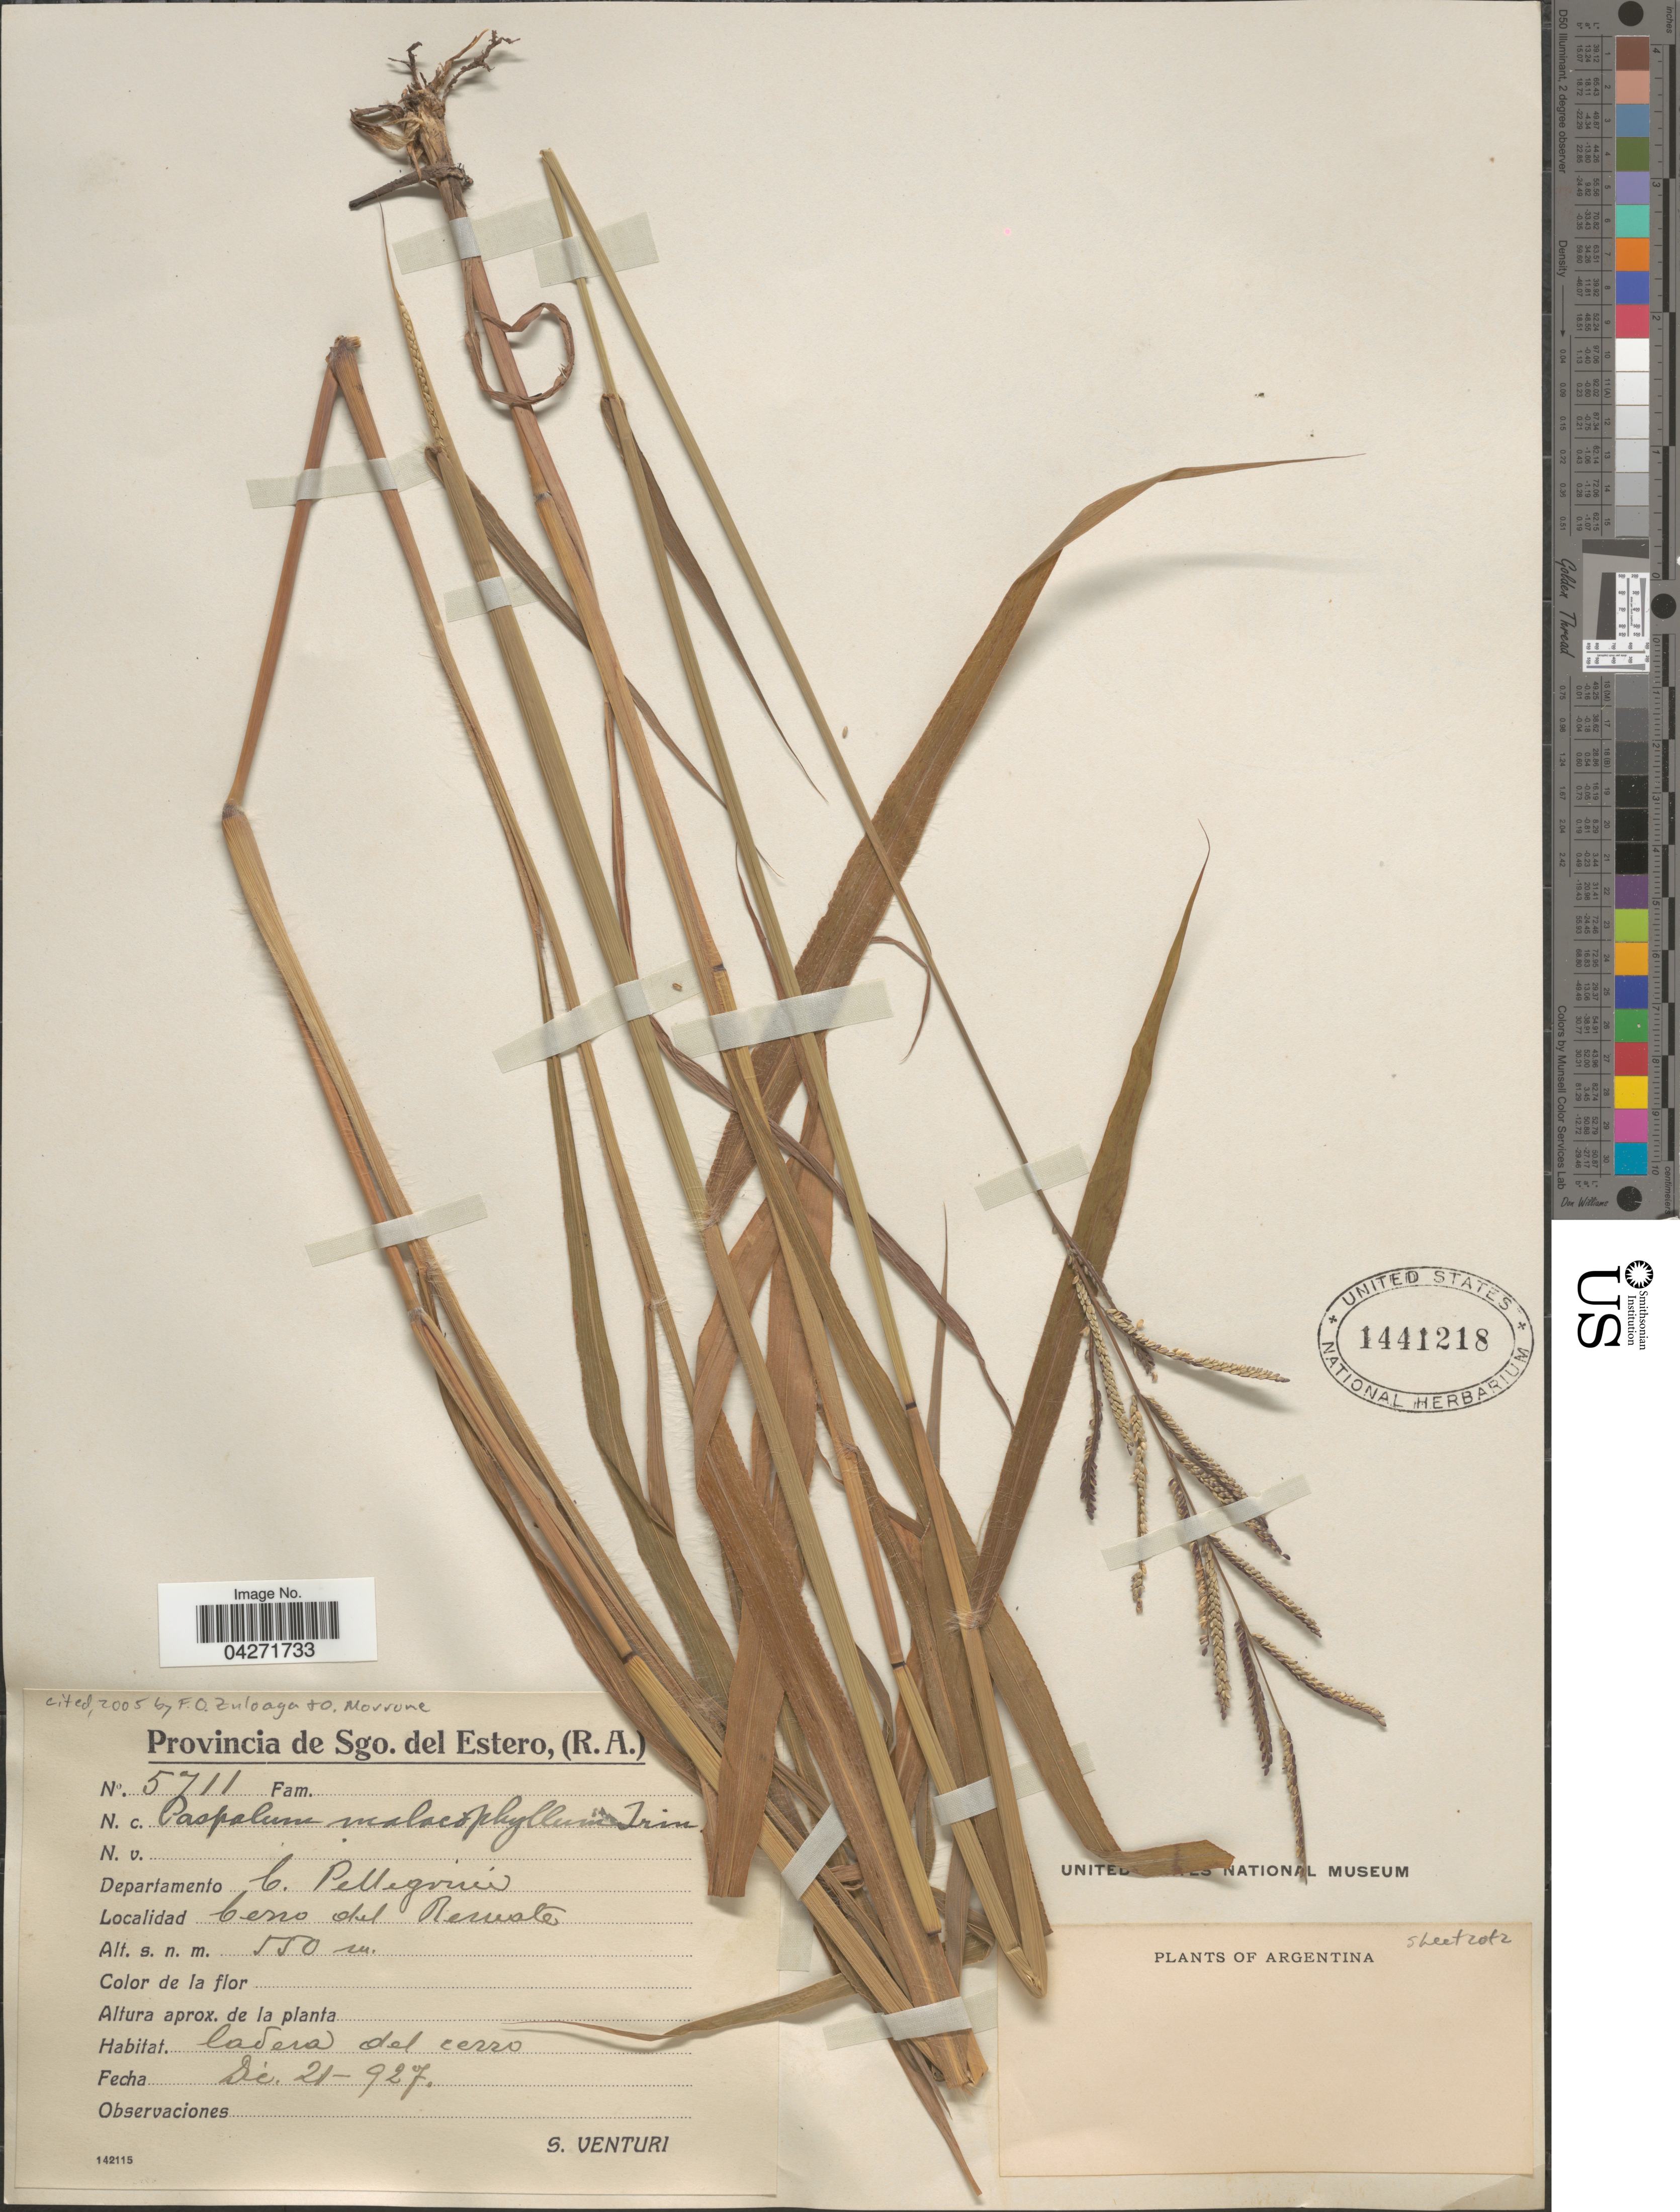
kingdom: Plantae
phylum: Tracheophyta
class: Liliopsida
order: Poales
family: Poaceae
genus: Paspalum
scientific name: Paspalum malacophyllum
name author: Trin.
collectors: S. Venturi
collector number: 5711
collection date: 1927-12-21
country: Argentina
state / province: Santiago del Estero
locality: Departamento C. Pellegrini. Cerro del Remate.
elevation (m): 550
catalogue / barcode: US 1441218